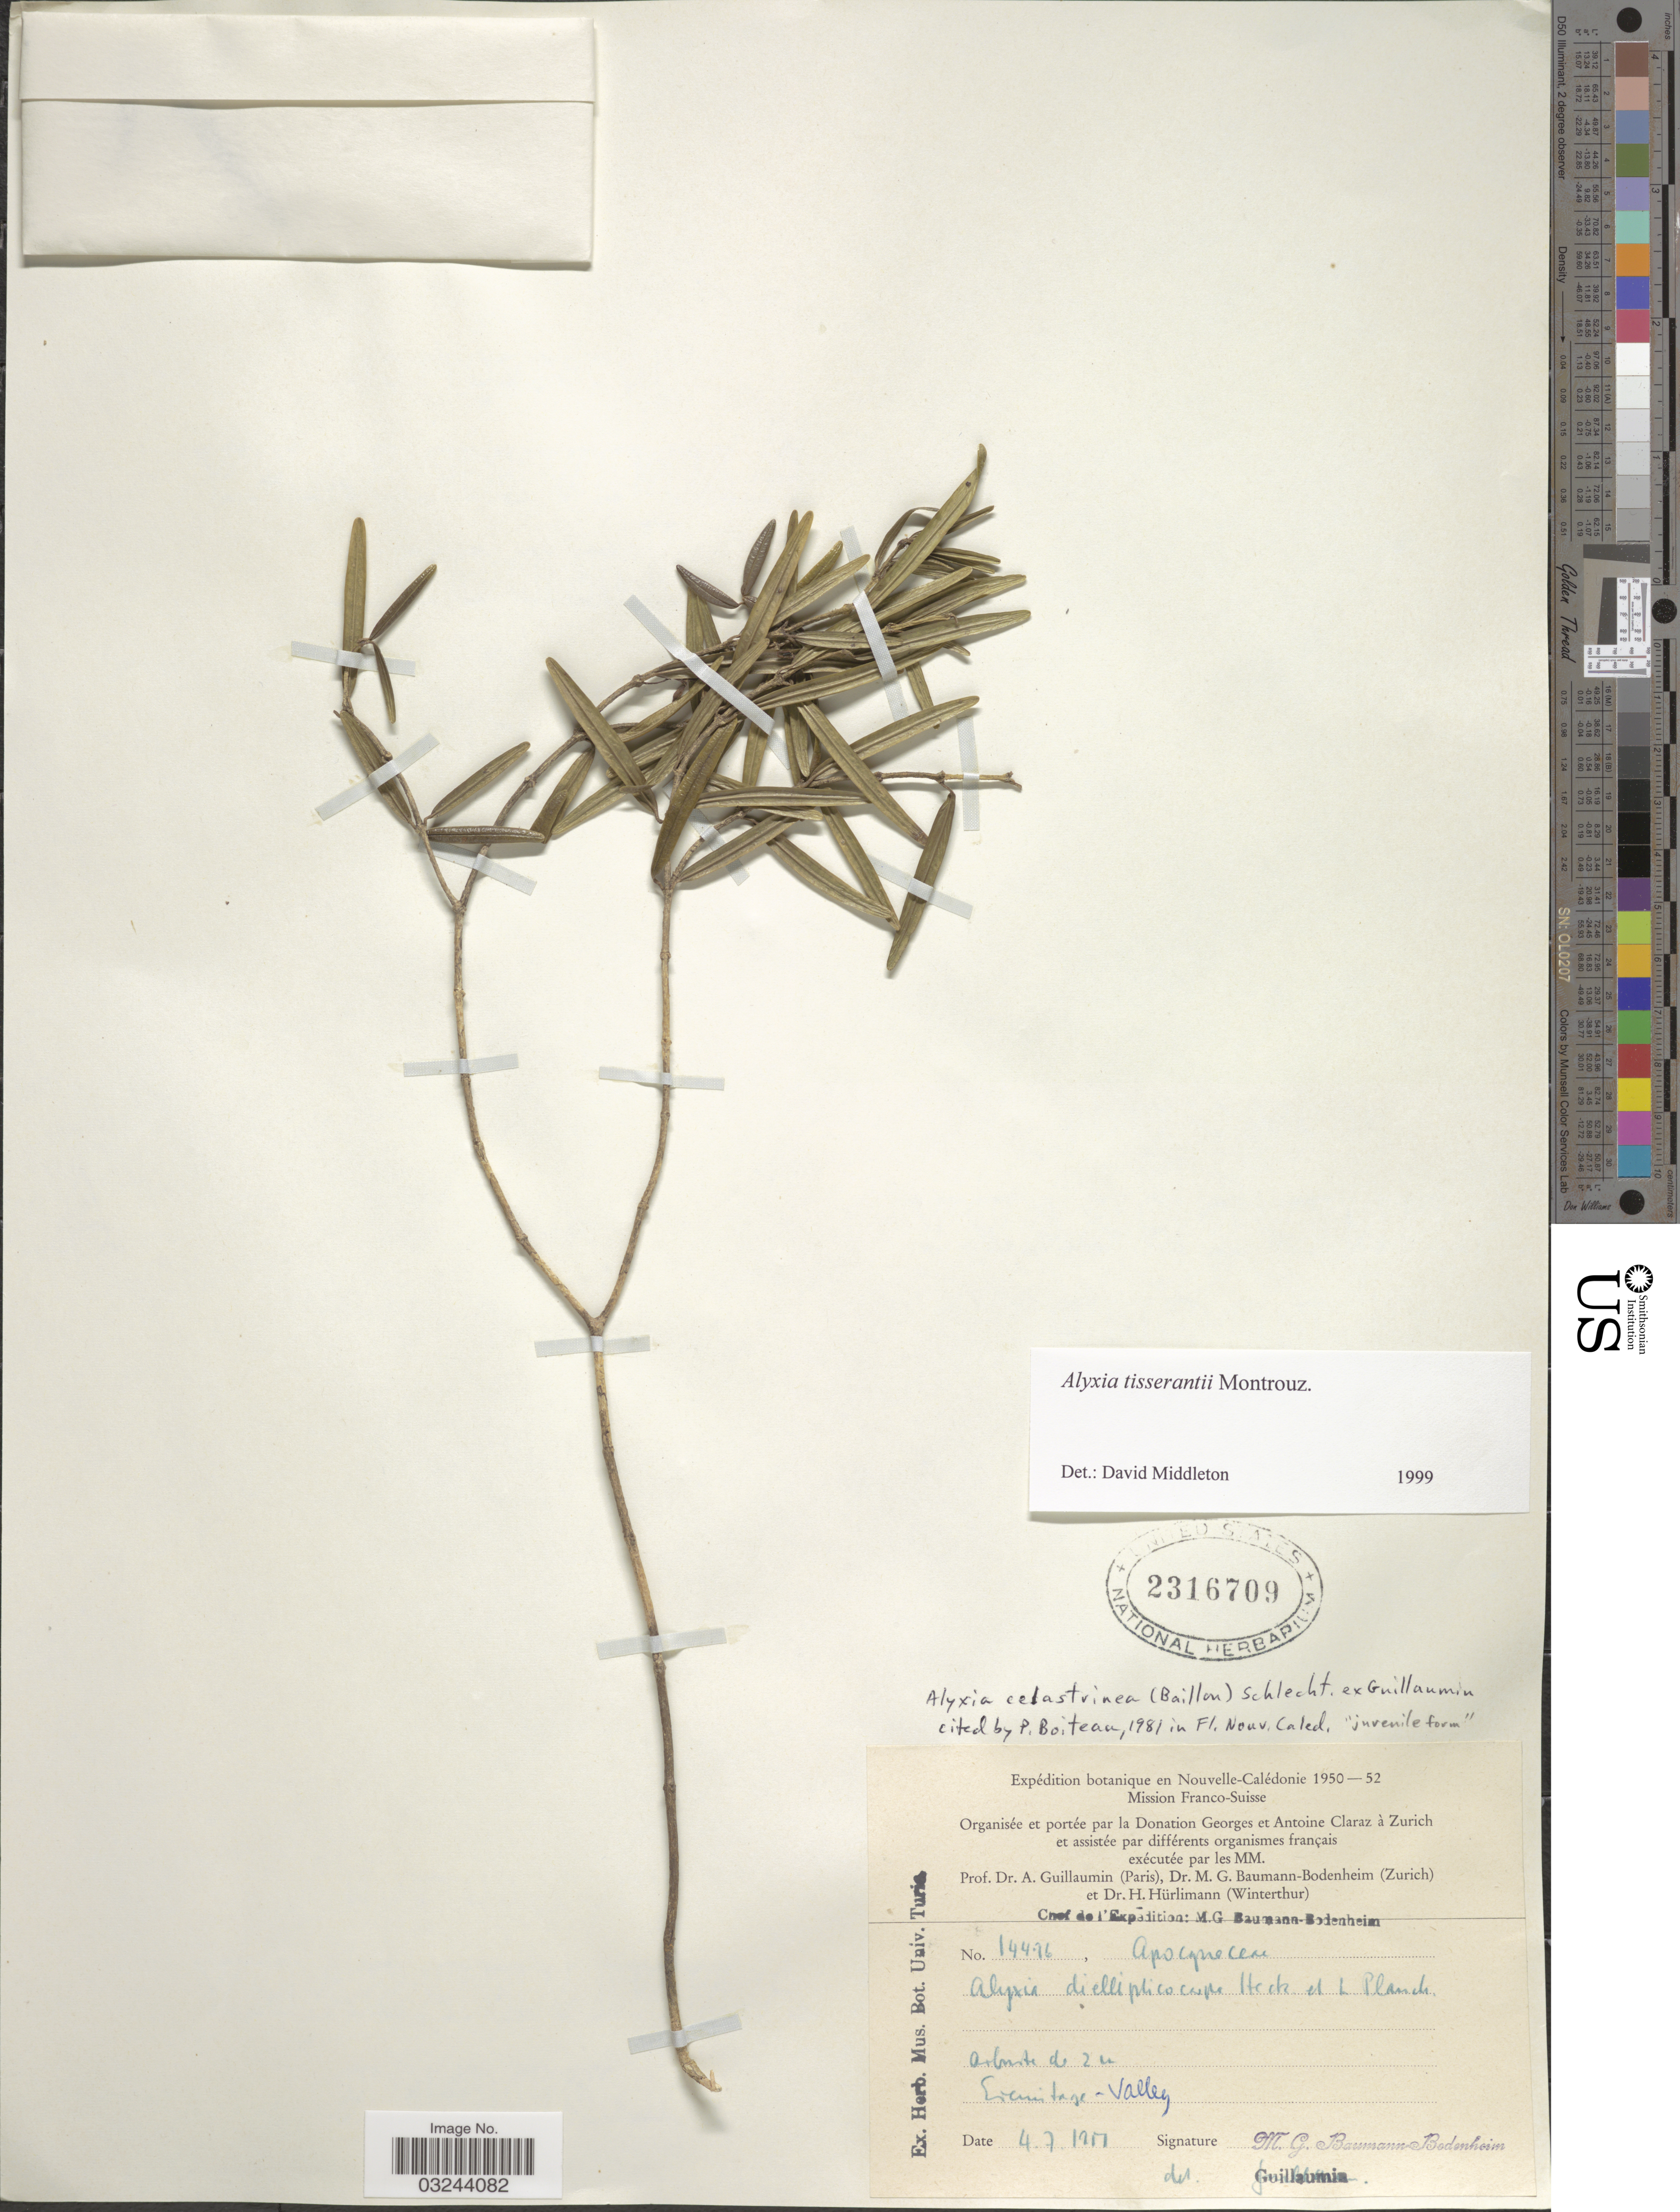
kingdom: Plantae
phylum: Tracheophyta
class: Magnoliopsida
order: Gentianales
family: Apocynaceae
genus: Alyxia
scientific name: Alyxia tisserantii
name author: Montrouz.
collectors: M. G. Baumann-Bodenheim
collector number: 14496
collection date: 1951-07-04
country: New Caledonia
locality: Escuitage [interpreted]-Valley.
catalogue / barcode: US 2316709